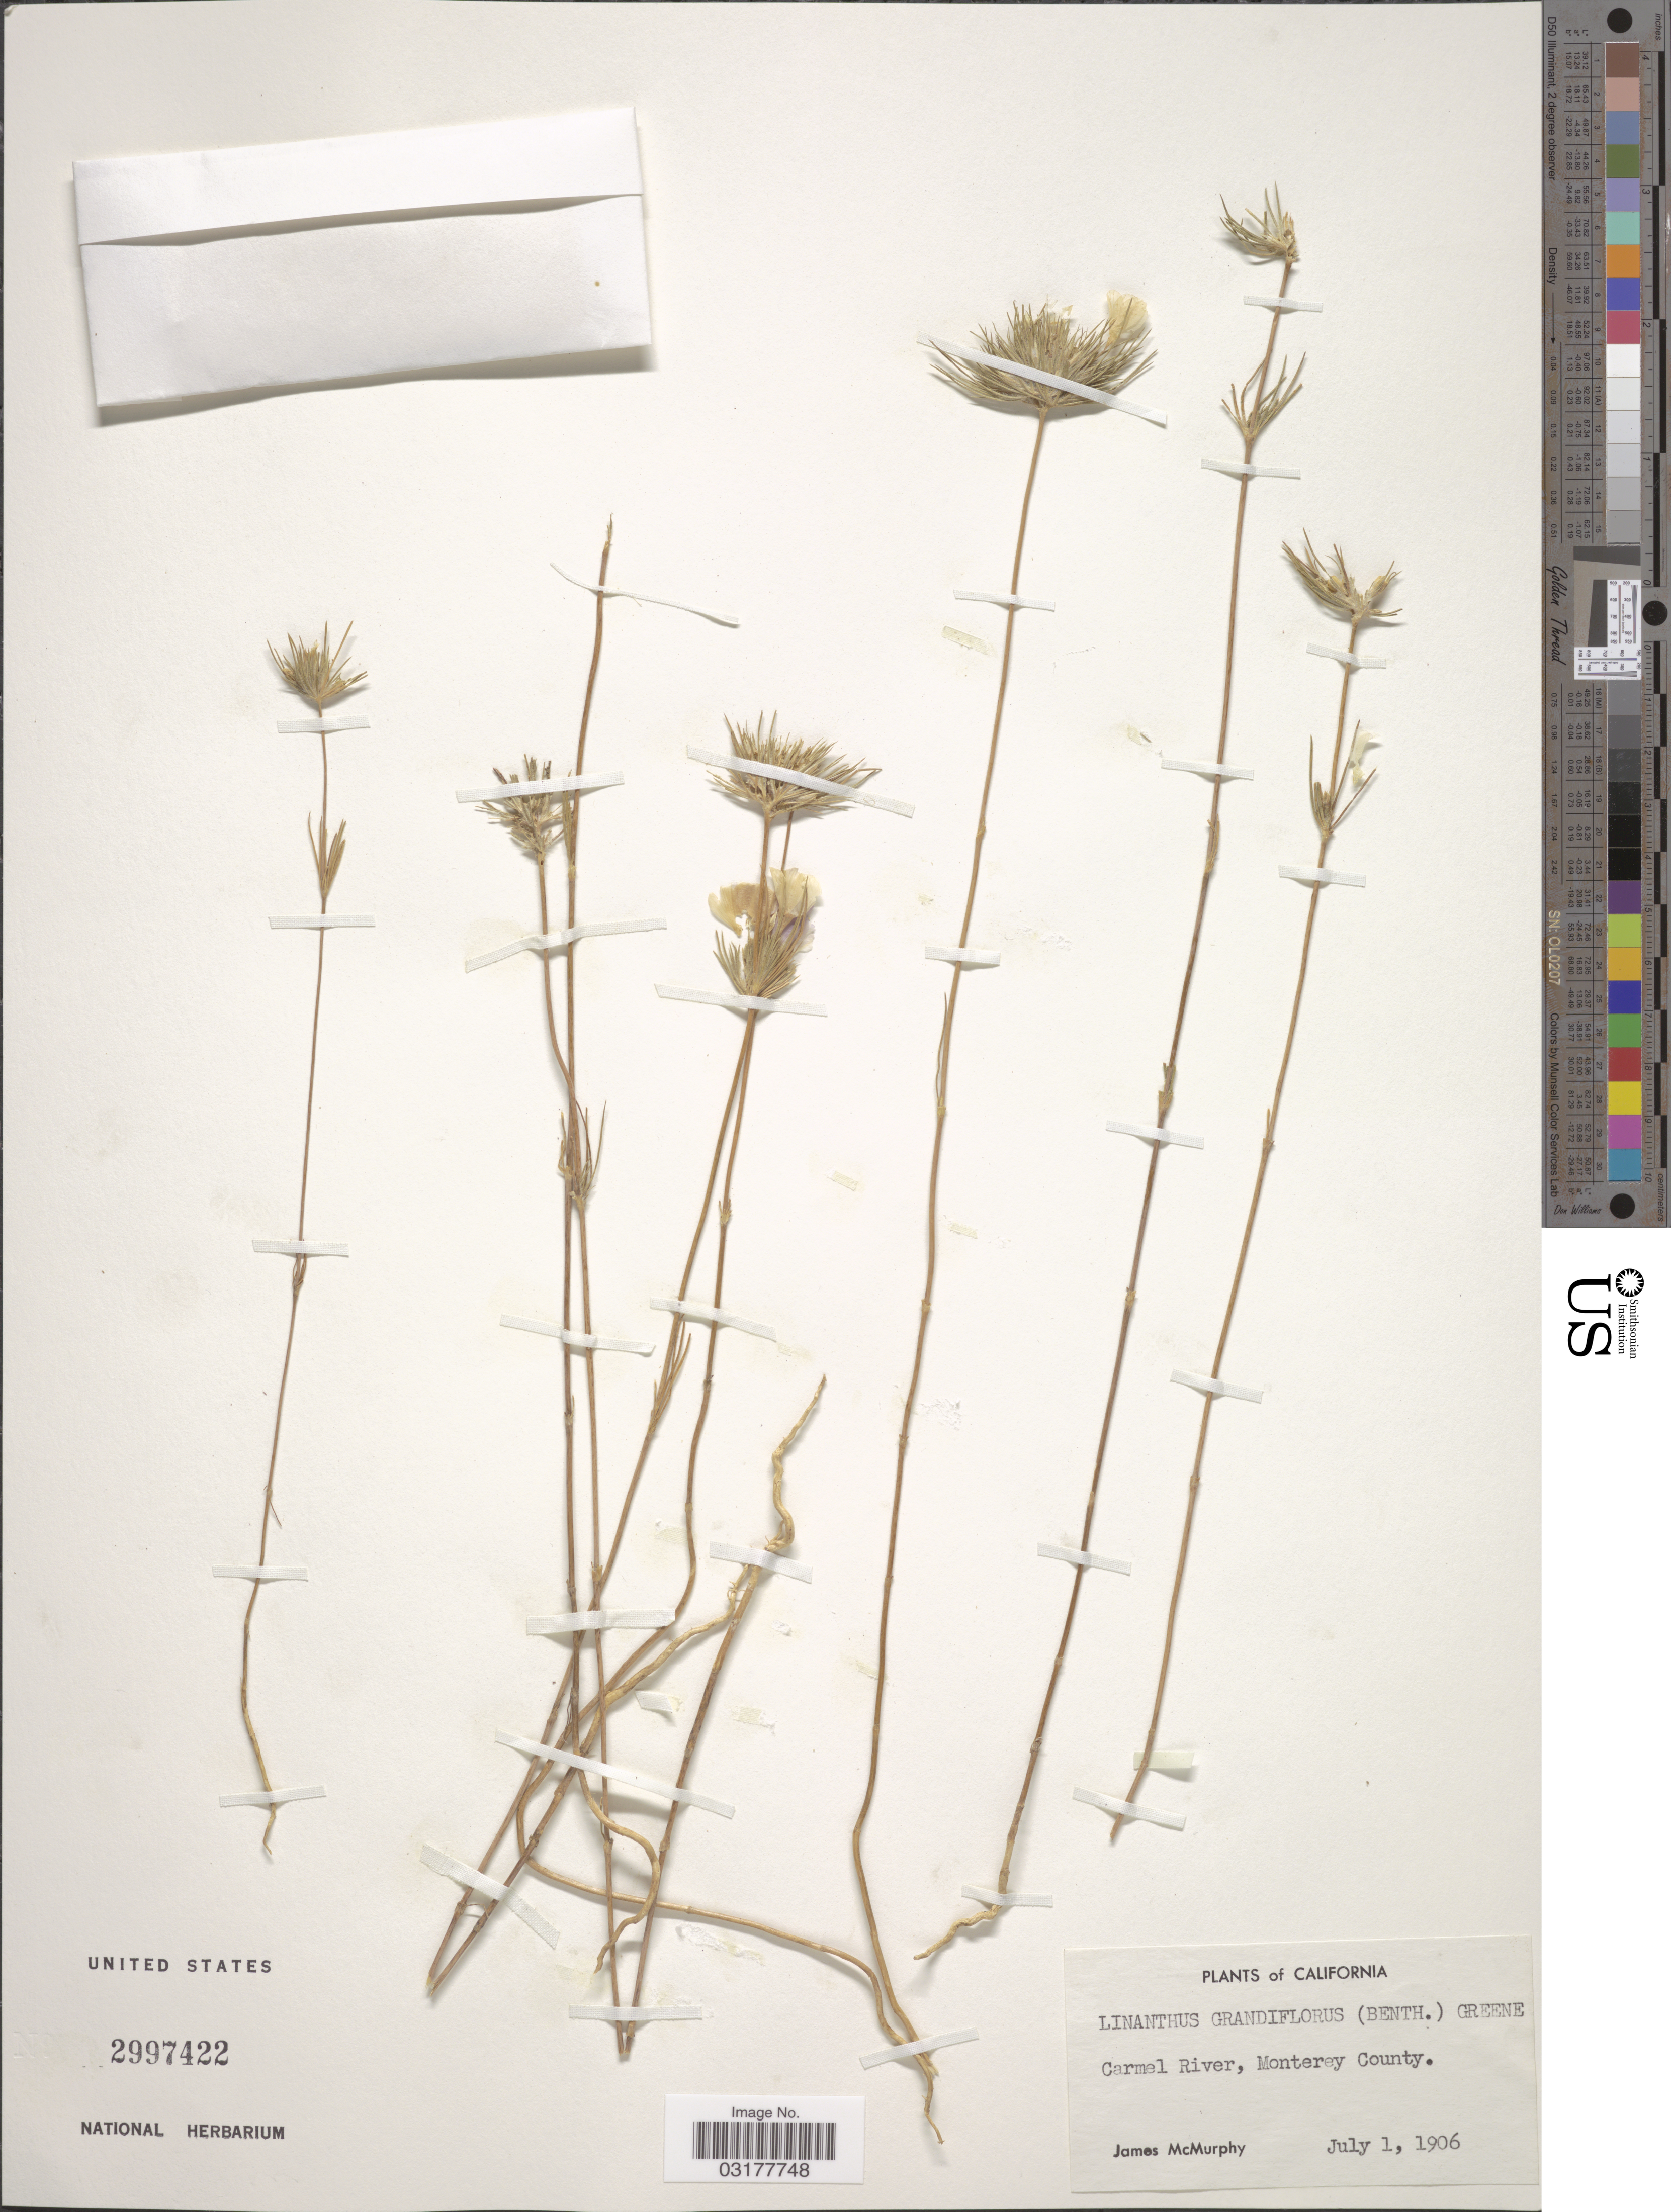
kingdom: Plantae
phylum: Tracheophyta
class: Magnoliopsida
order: Ericales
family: Polemoniaceae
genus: Leptosiphon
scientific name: Leptosiphon grandiflorus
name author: Benth.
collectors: J. McMurphy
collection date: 1906-07-01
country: United States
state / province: California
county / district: Monterey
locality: Carmel River, Monterey County.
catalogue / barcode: US 2997422